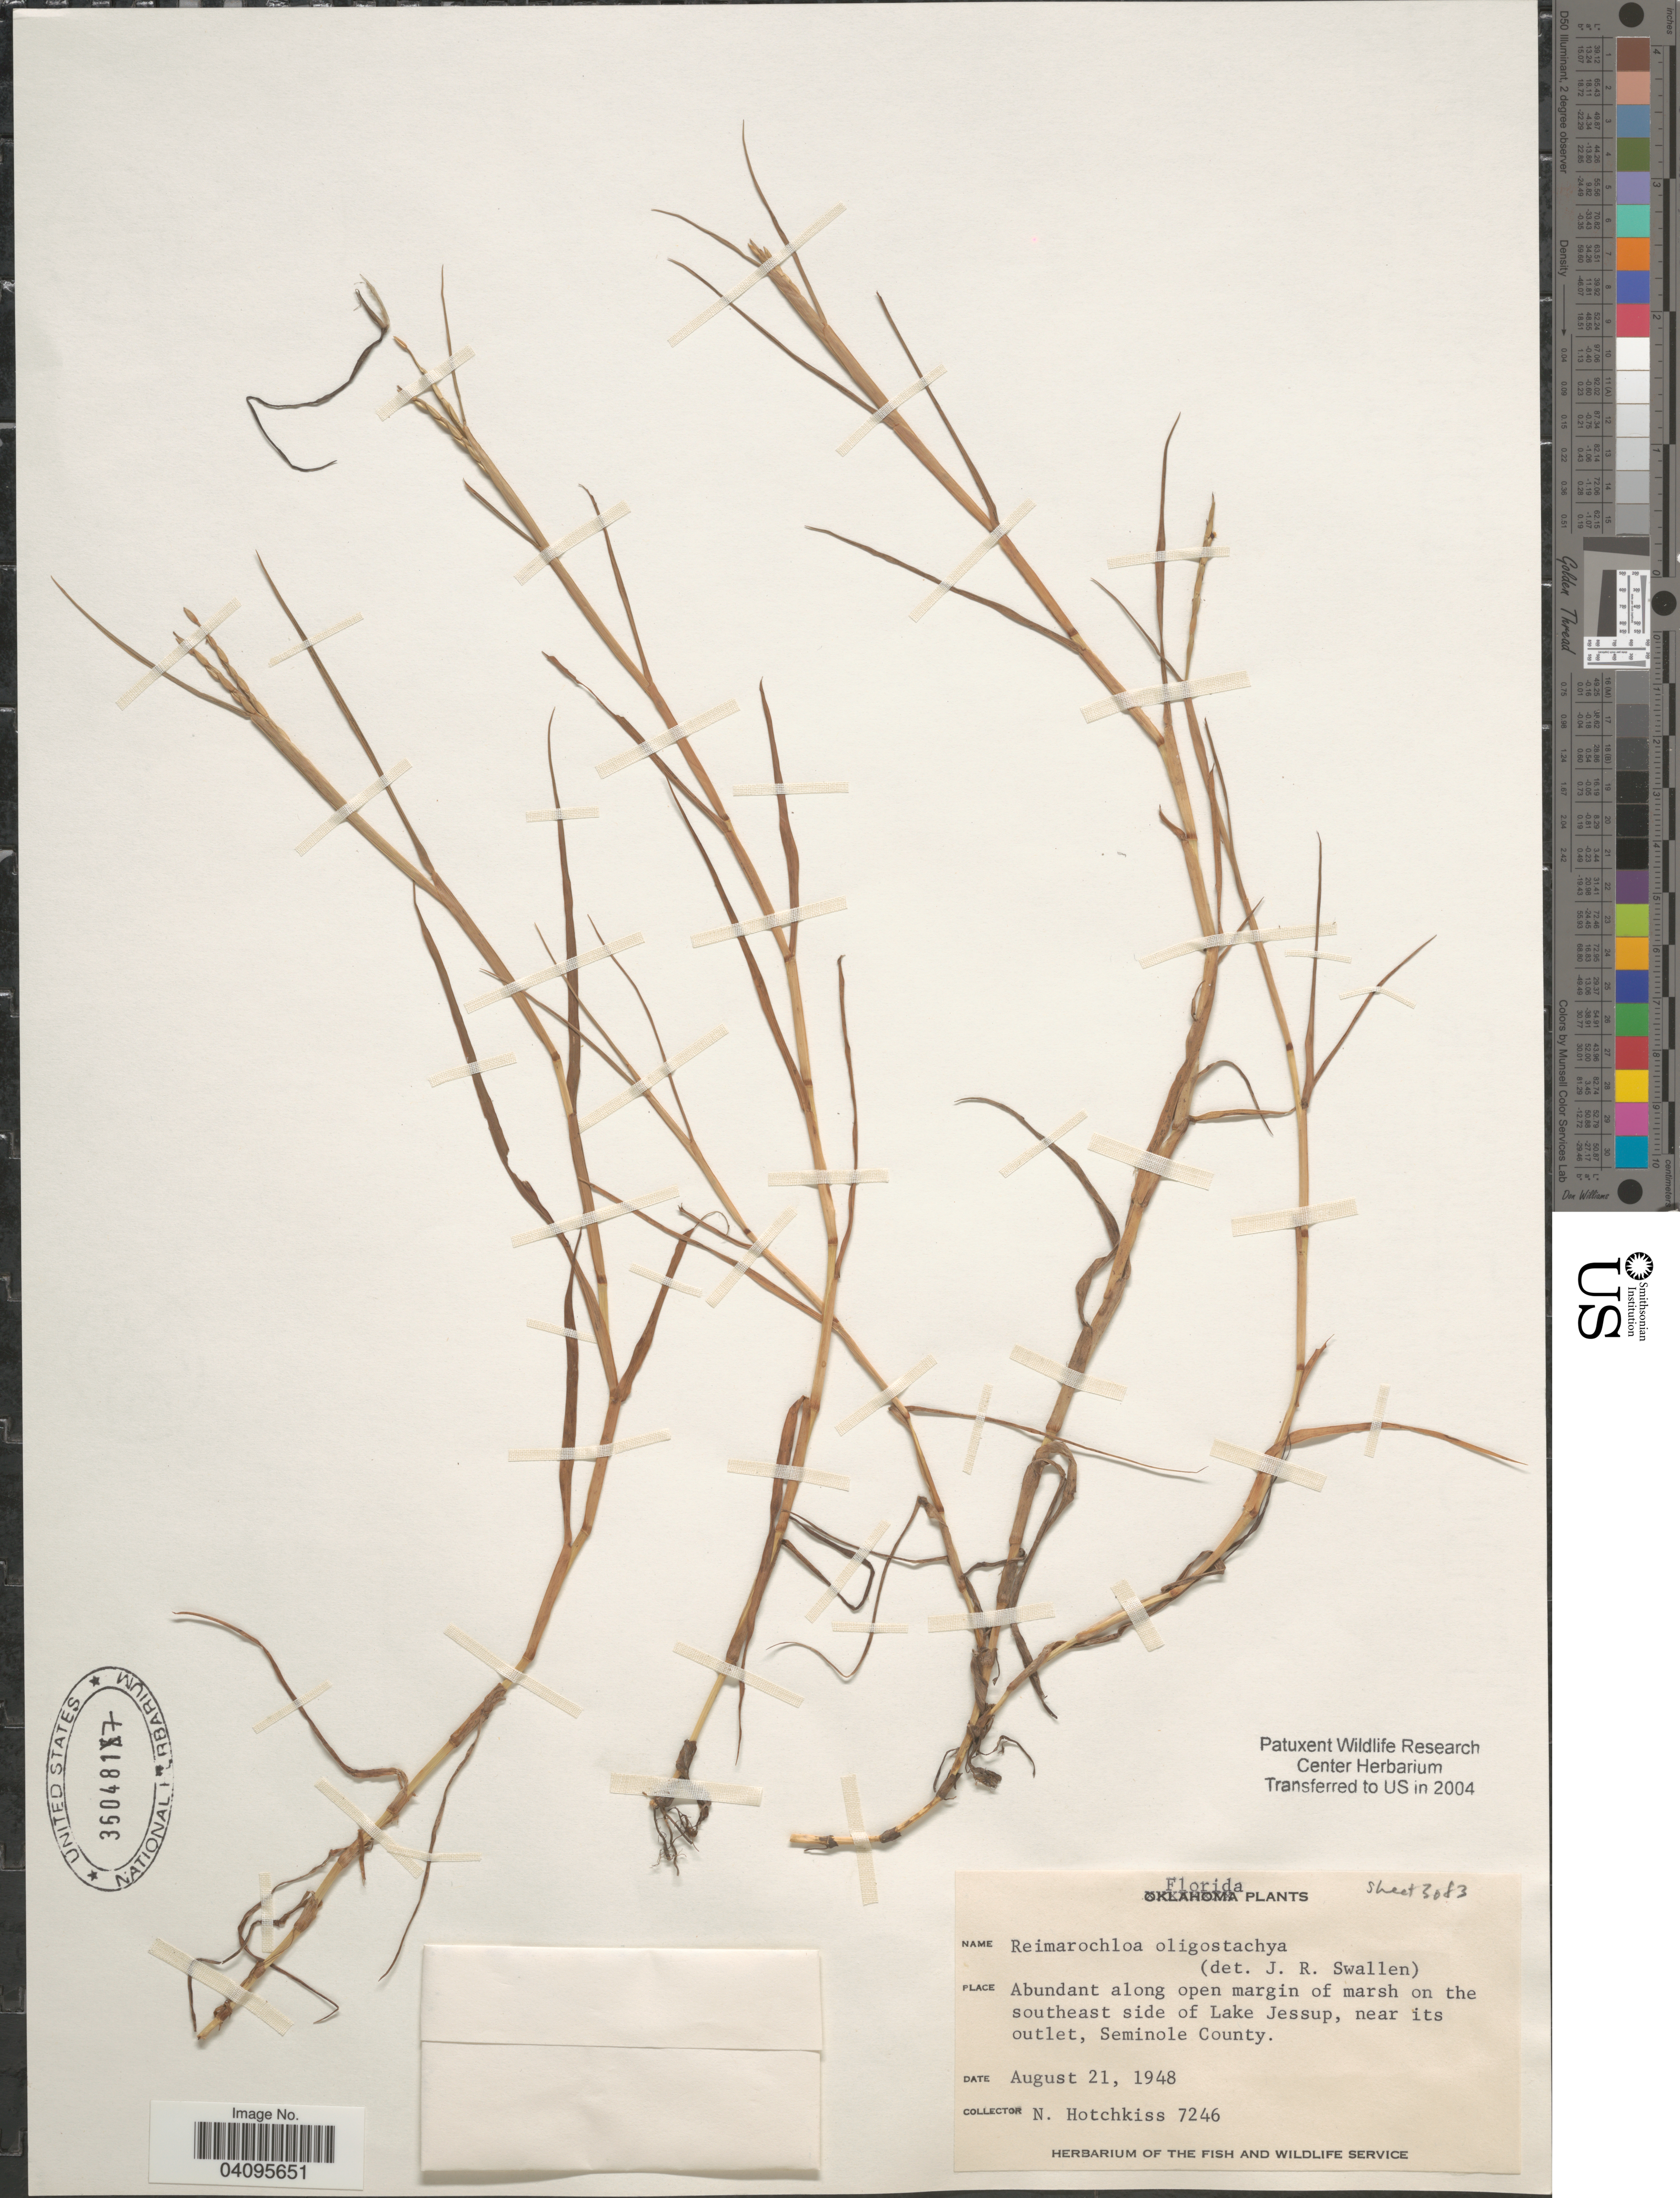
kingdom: Plantae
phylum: Tracheophyta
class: Liliopsida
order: Poales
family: Poaceae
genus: Paspalum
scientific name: Paspalum eglume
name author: Morrone & Zuloaga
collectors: N. Hotchkiss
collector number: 7246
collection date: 1948-08-21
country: United States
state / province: Florida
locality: On the southeast side of Lake Jessup, near its outlet, Seminole County.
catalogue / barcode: US 3604817